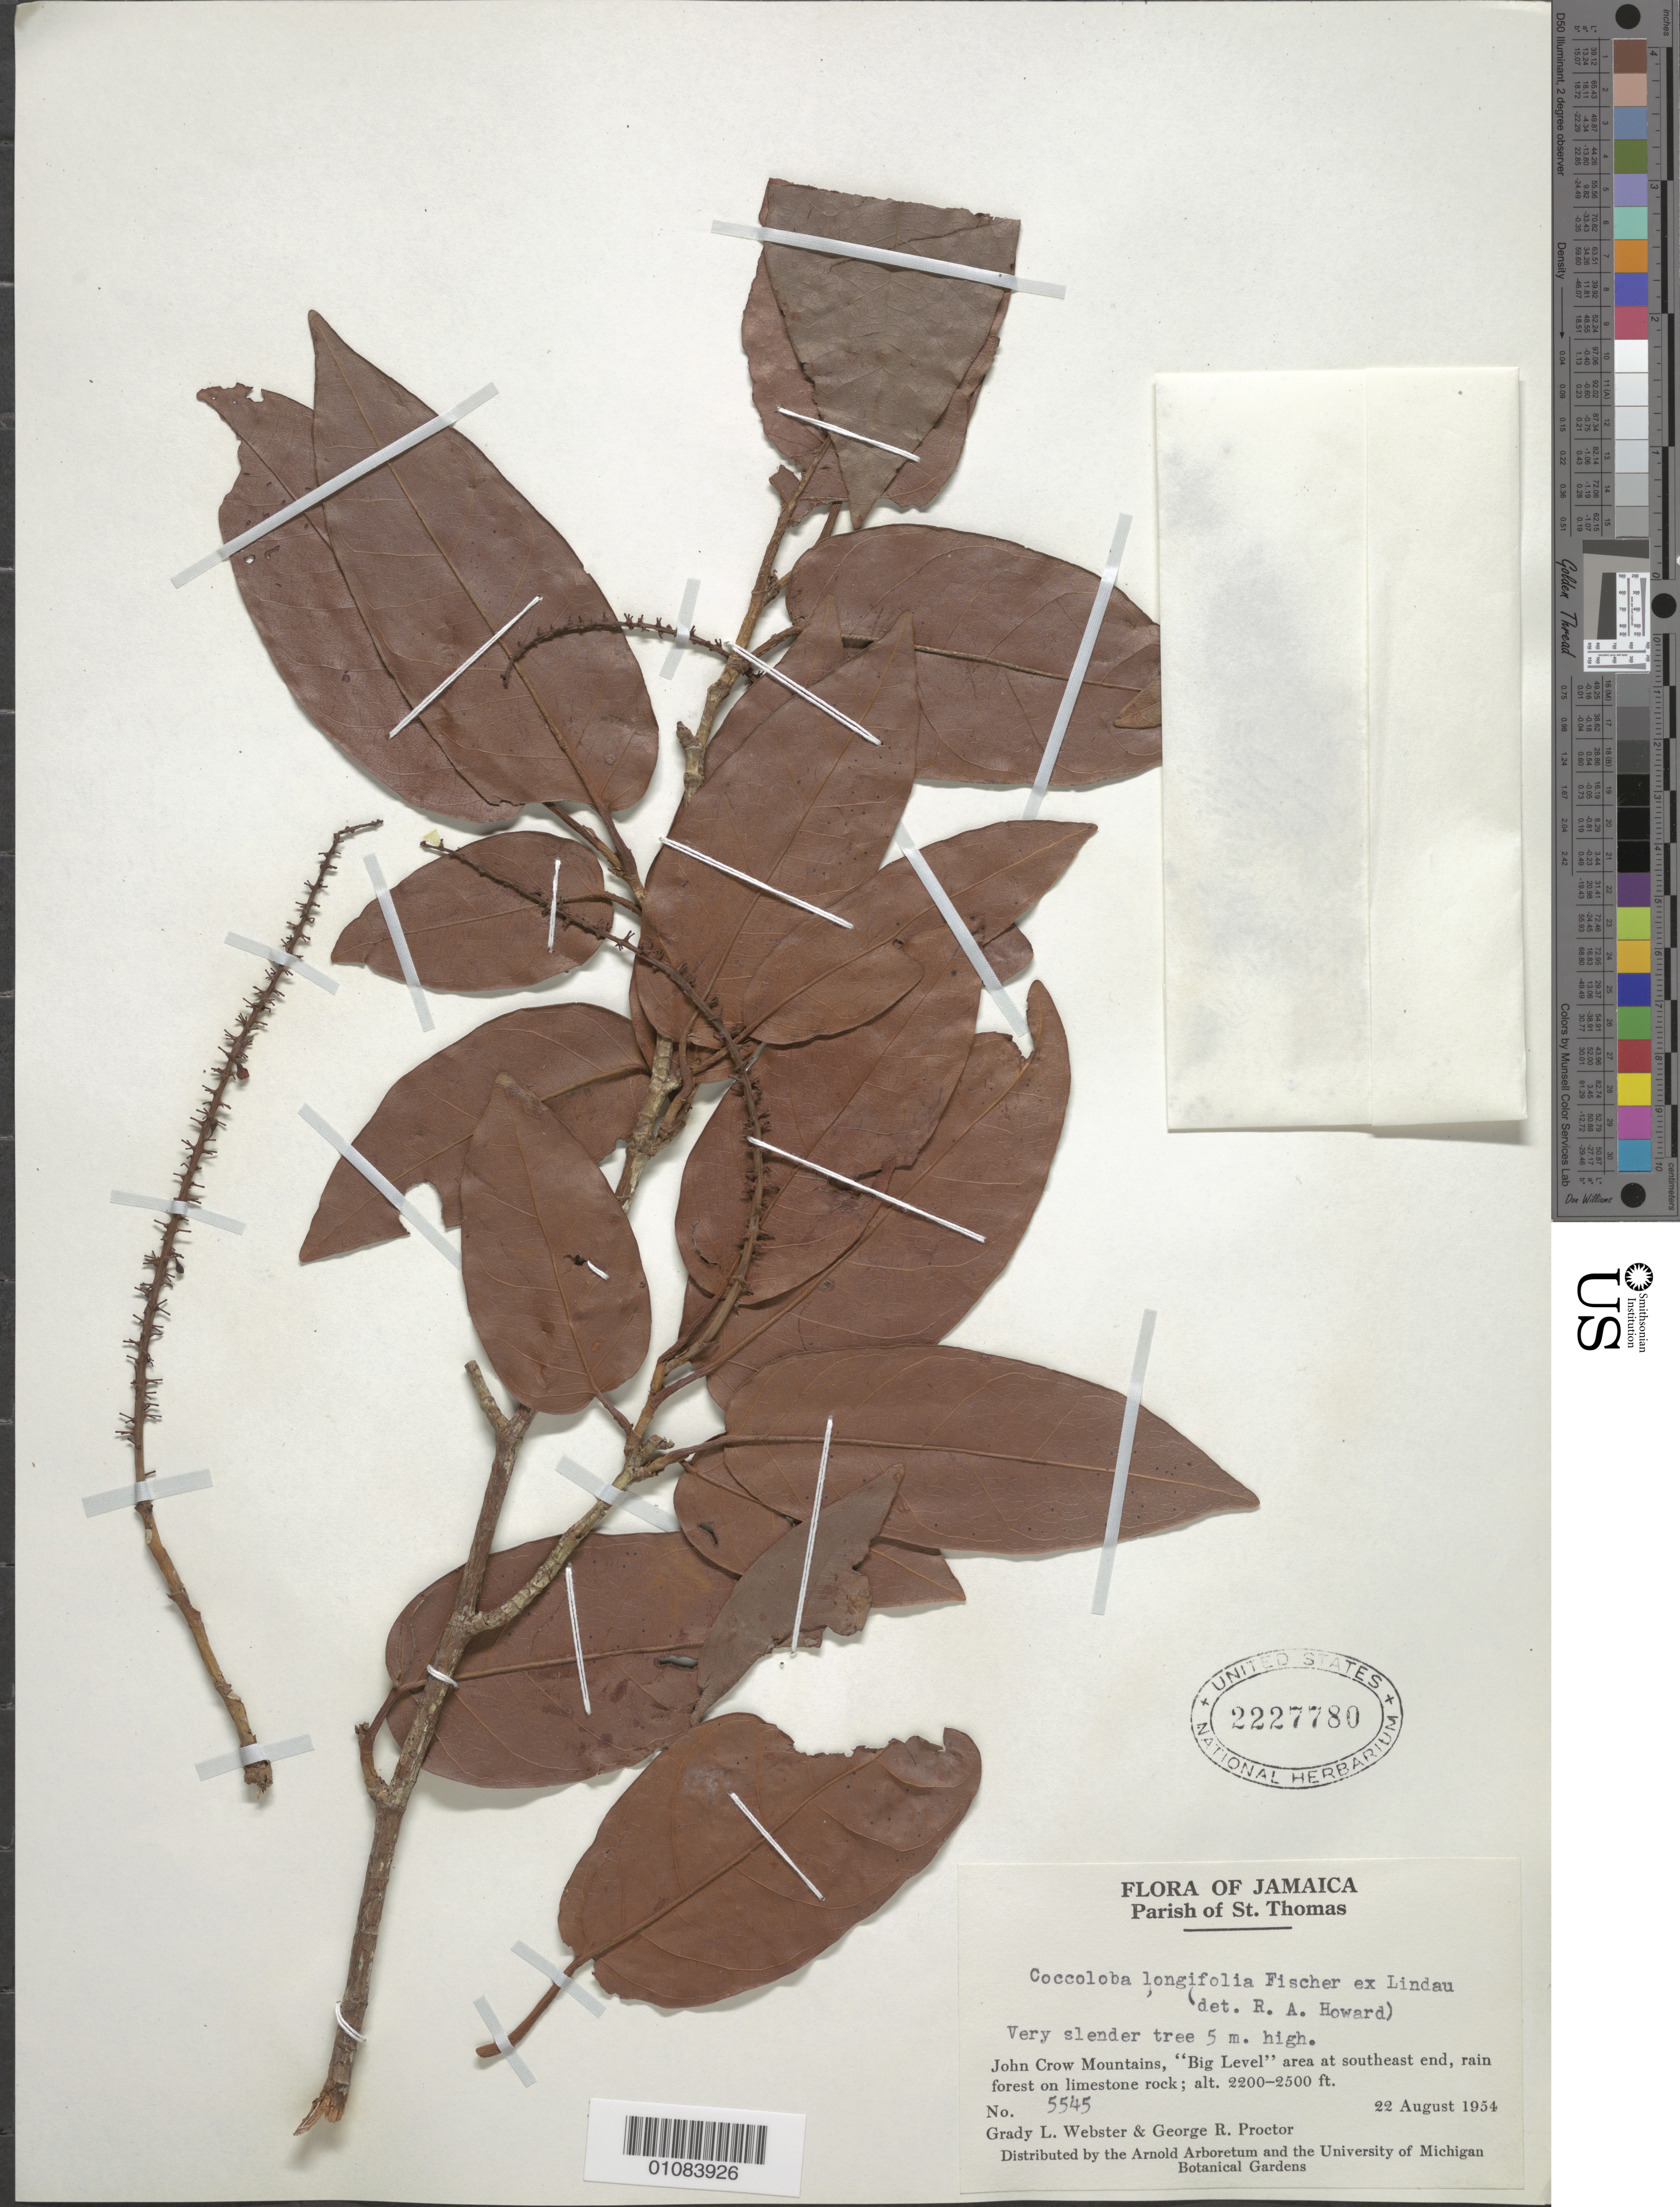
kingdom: Plantae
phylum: Tracheophyta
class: Magnoliopsida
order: Caryophyllales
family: Polygonaceae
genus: Coccoloba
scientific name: Coccoloba longifolia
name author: Fisch. ex Lindau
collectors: G. L. Webster & G. R. Proctor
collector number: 5545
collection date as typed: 22 Aug 1954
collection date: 1954-08-22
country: Jamaica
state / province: Saint Thomas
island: Jamaica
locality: John Crow Mountains, "Big Level" area at southeast end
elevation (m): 671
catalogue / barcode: US 2227780